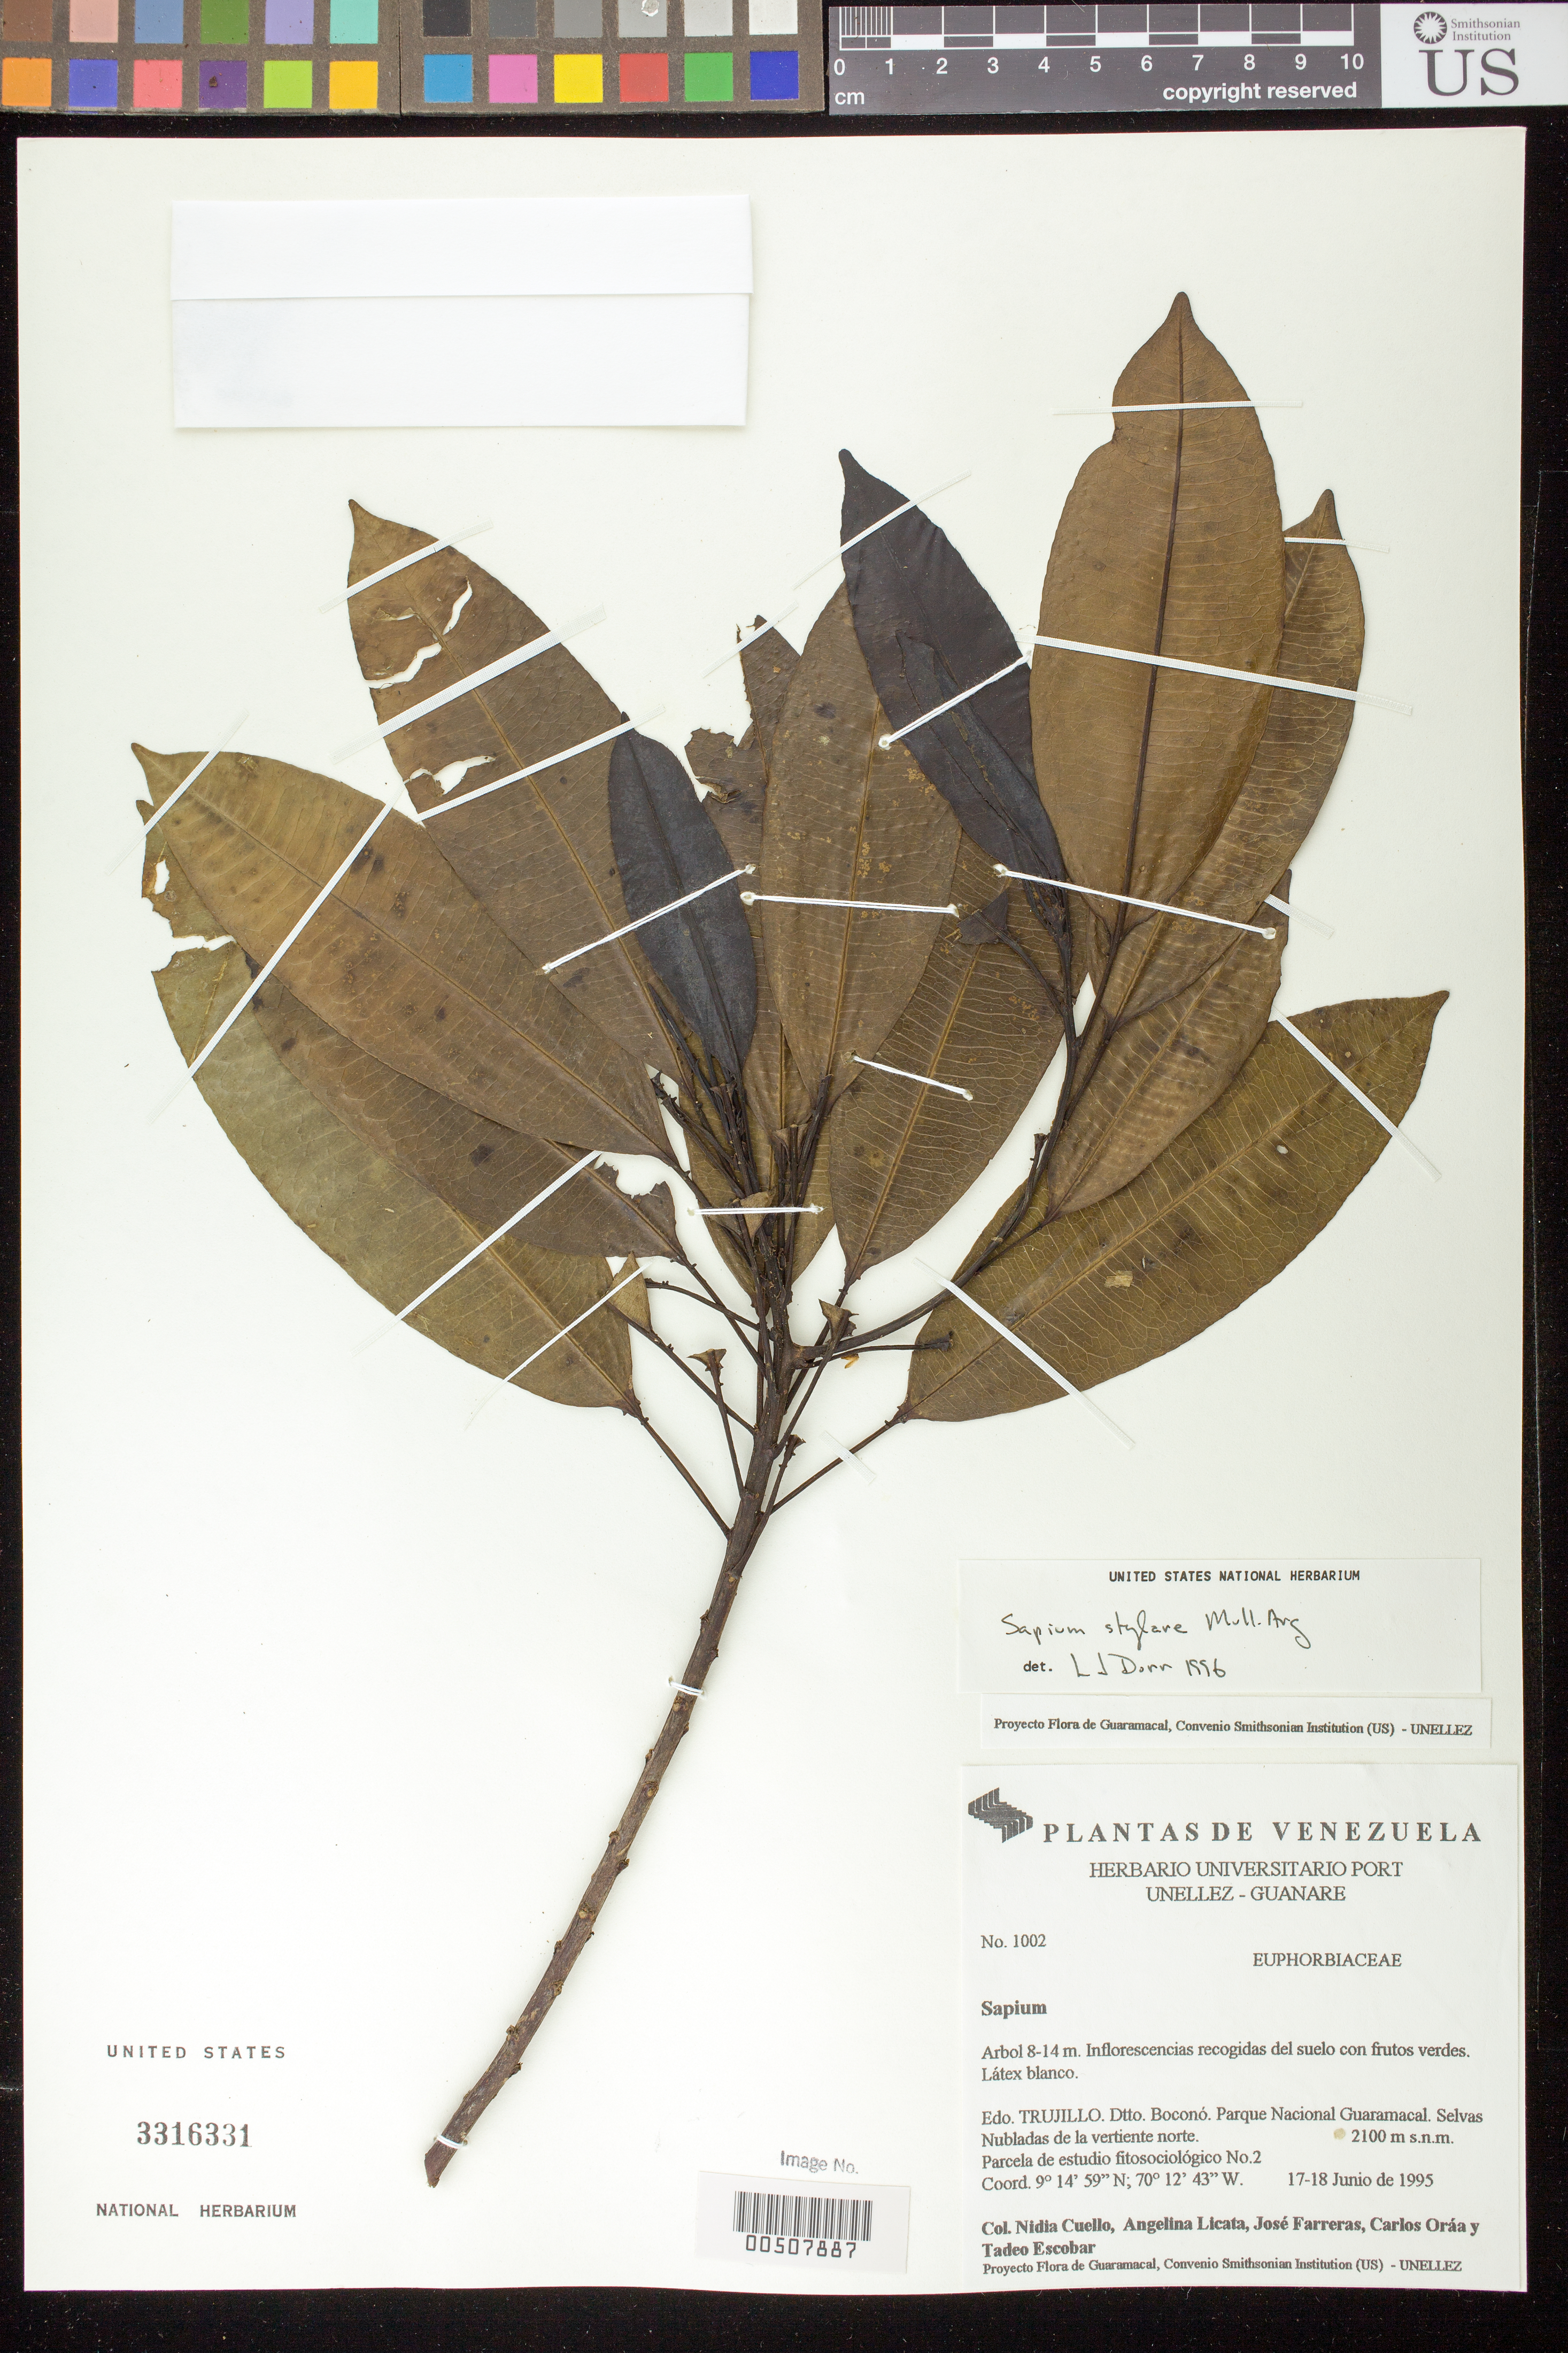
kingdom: Plantae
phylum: Tracheophyta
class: Magnoliopsida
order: Malpighiales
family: Euphorbiaceae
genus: Sapium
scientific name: Sapium stylare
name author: Müll. Arg.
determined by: Dorr, L. J., (BOT), Smithsonian Institution - National Museum of Natural History (UNITED STATES)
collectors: N. L. Cuello, A. Licata, J. Farreras, C. Oráa & T. Escobar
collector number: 1002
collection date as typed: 17 Jun 1995 to 18 Jun 1995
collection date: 1995-06-17/1995-06-18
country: Venezuela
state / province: Trujillo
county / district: Boconó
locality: Parque Nacional Guaramacal, vertiente N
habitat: Selvas Nubladas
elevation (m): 2100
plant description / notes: MO, PORT, US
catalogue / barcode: US 3316331